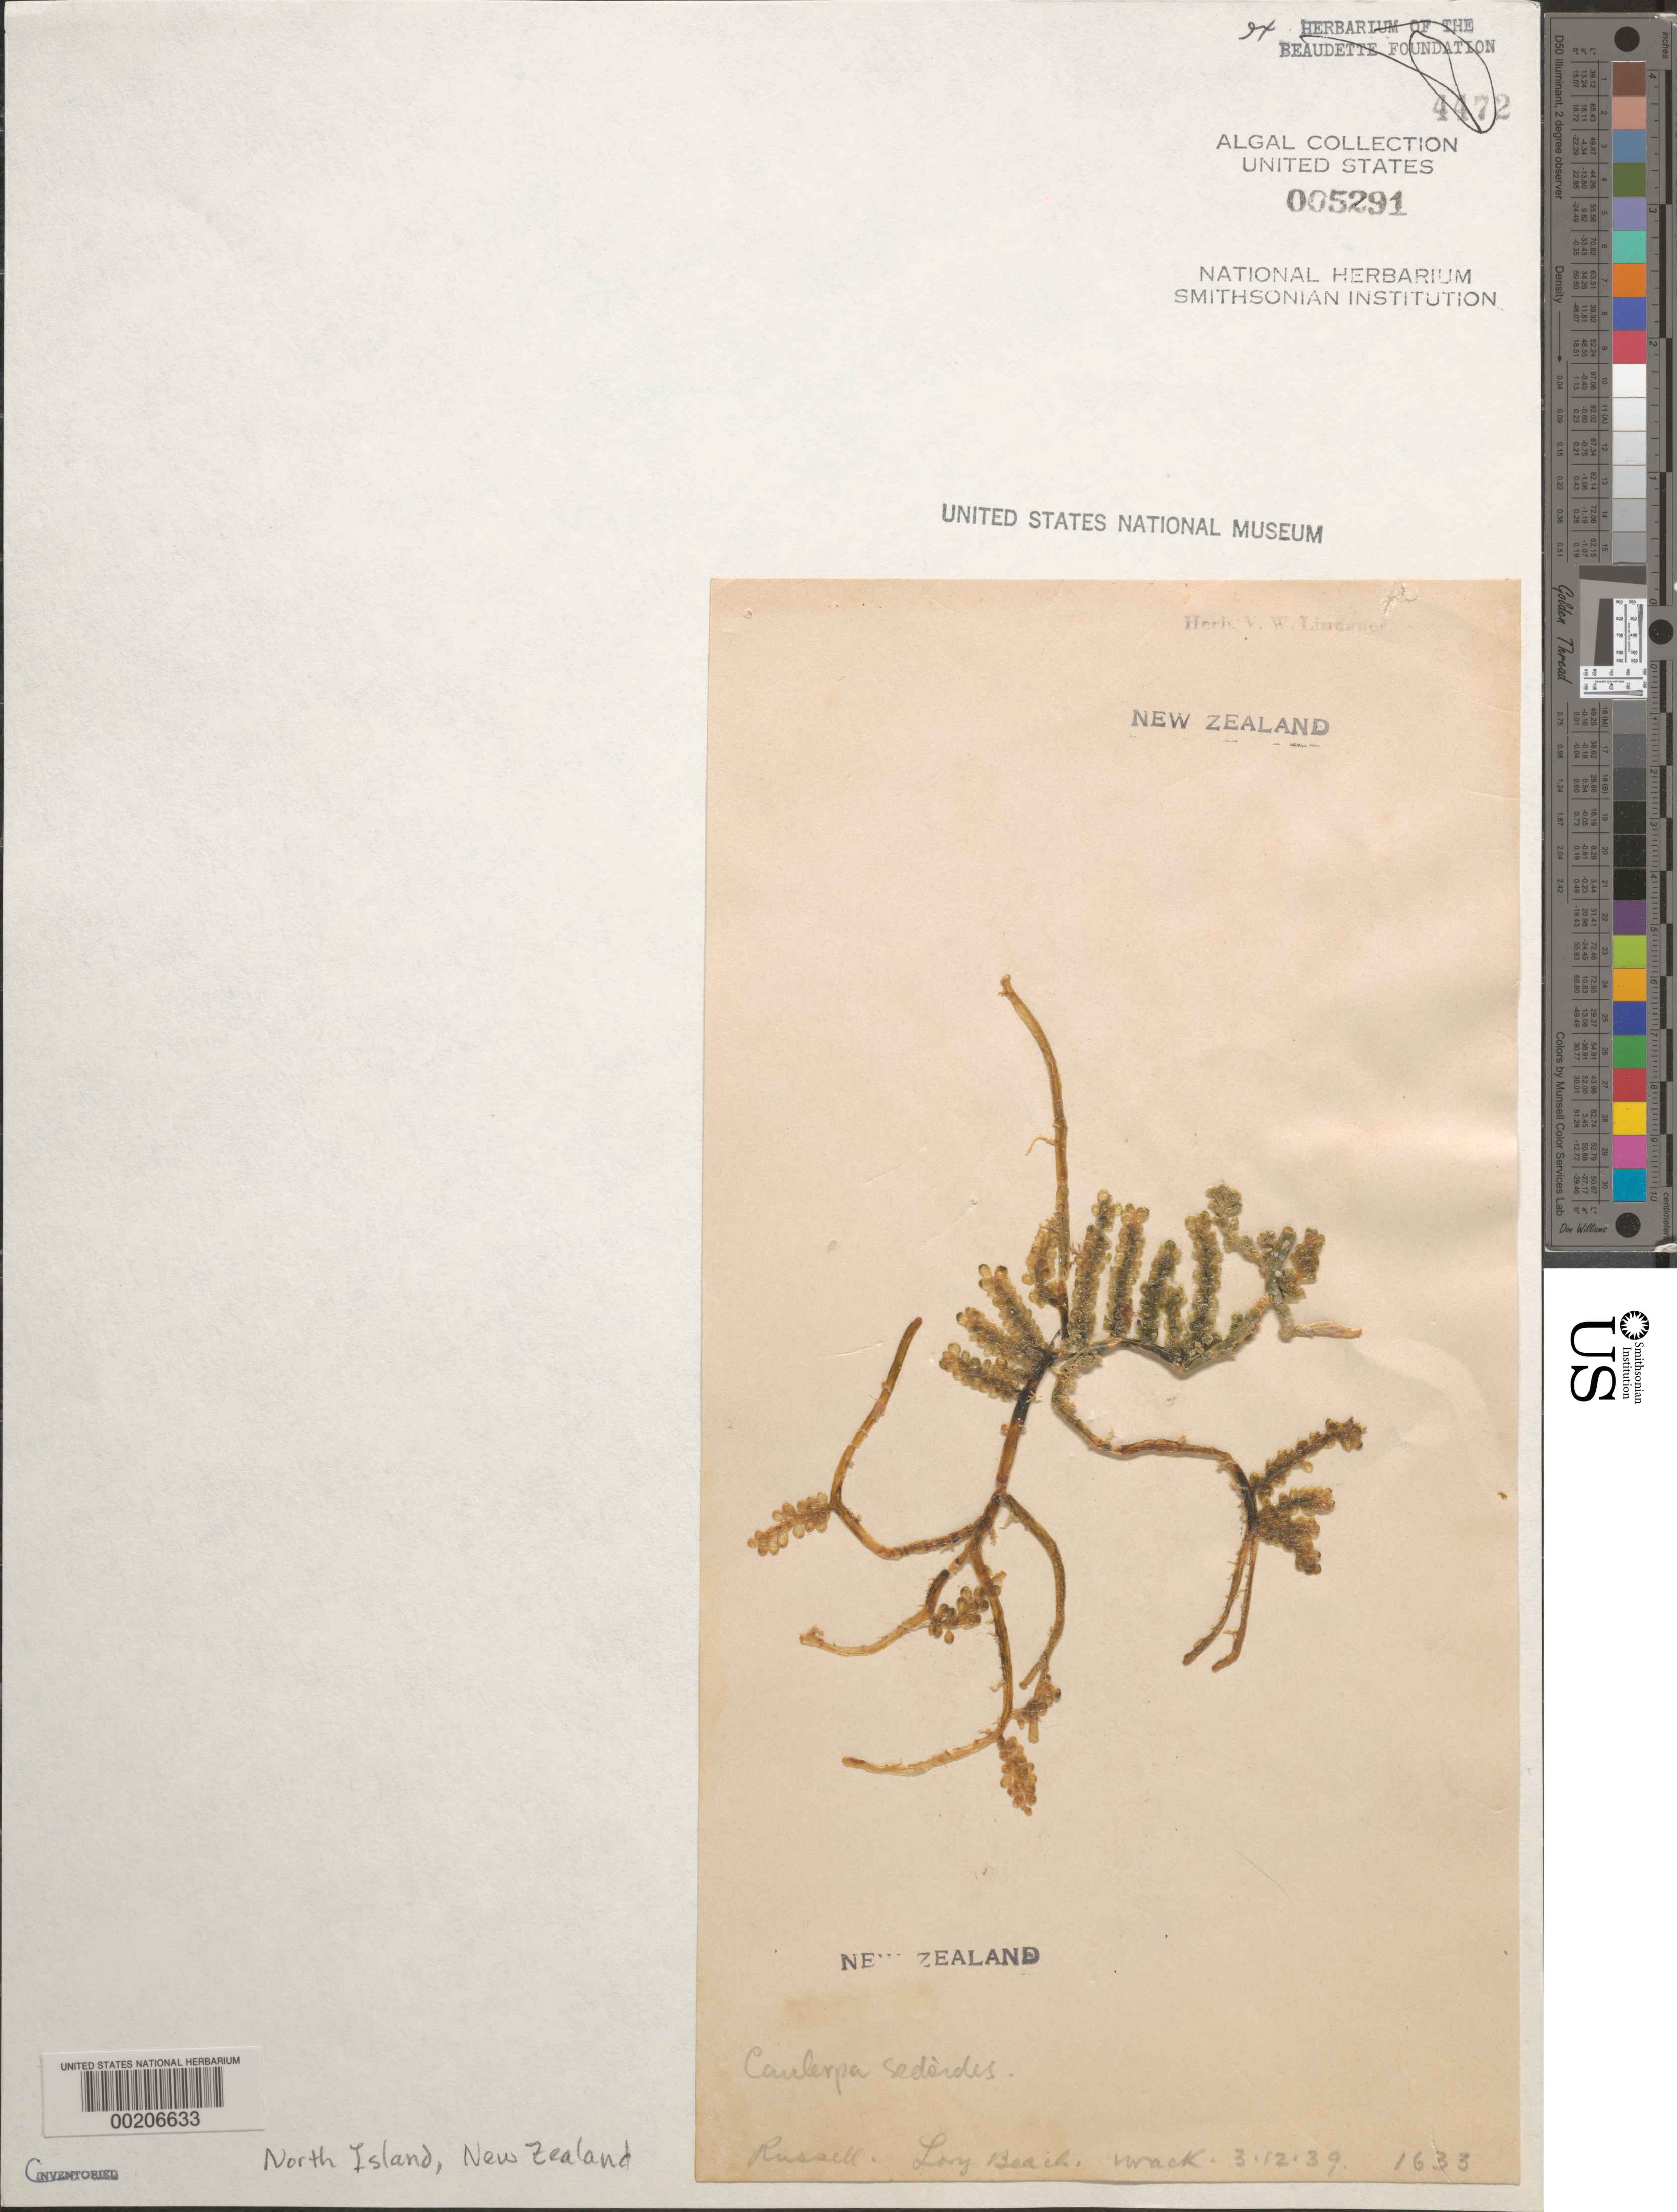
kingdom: Plantae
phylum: Chlorophyta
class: Ulvophyceae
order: Bryopsidales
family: Caulerpaceae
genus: Caulerpa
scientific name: Caulerpa sedoides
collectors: V. Lindauer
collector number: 1633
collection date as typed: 03 Dec 1939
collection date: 1939-12-03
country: New Zealand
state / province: Northland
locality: Russell, long beach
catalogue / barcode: US 5291